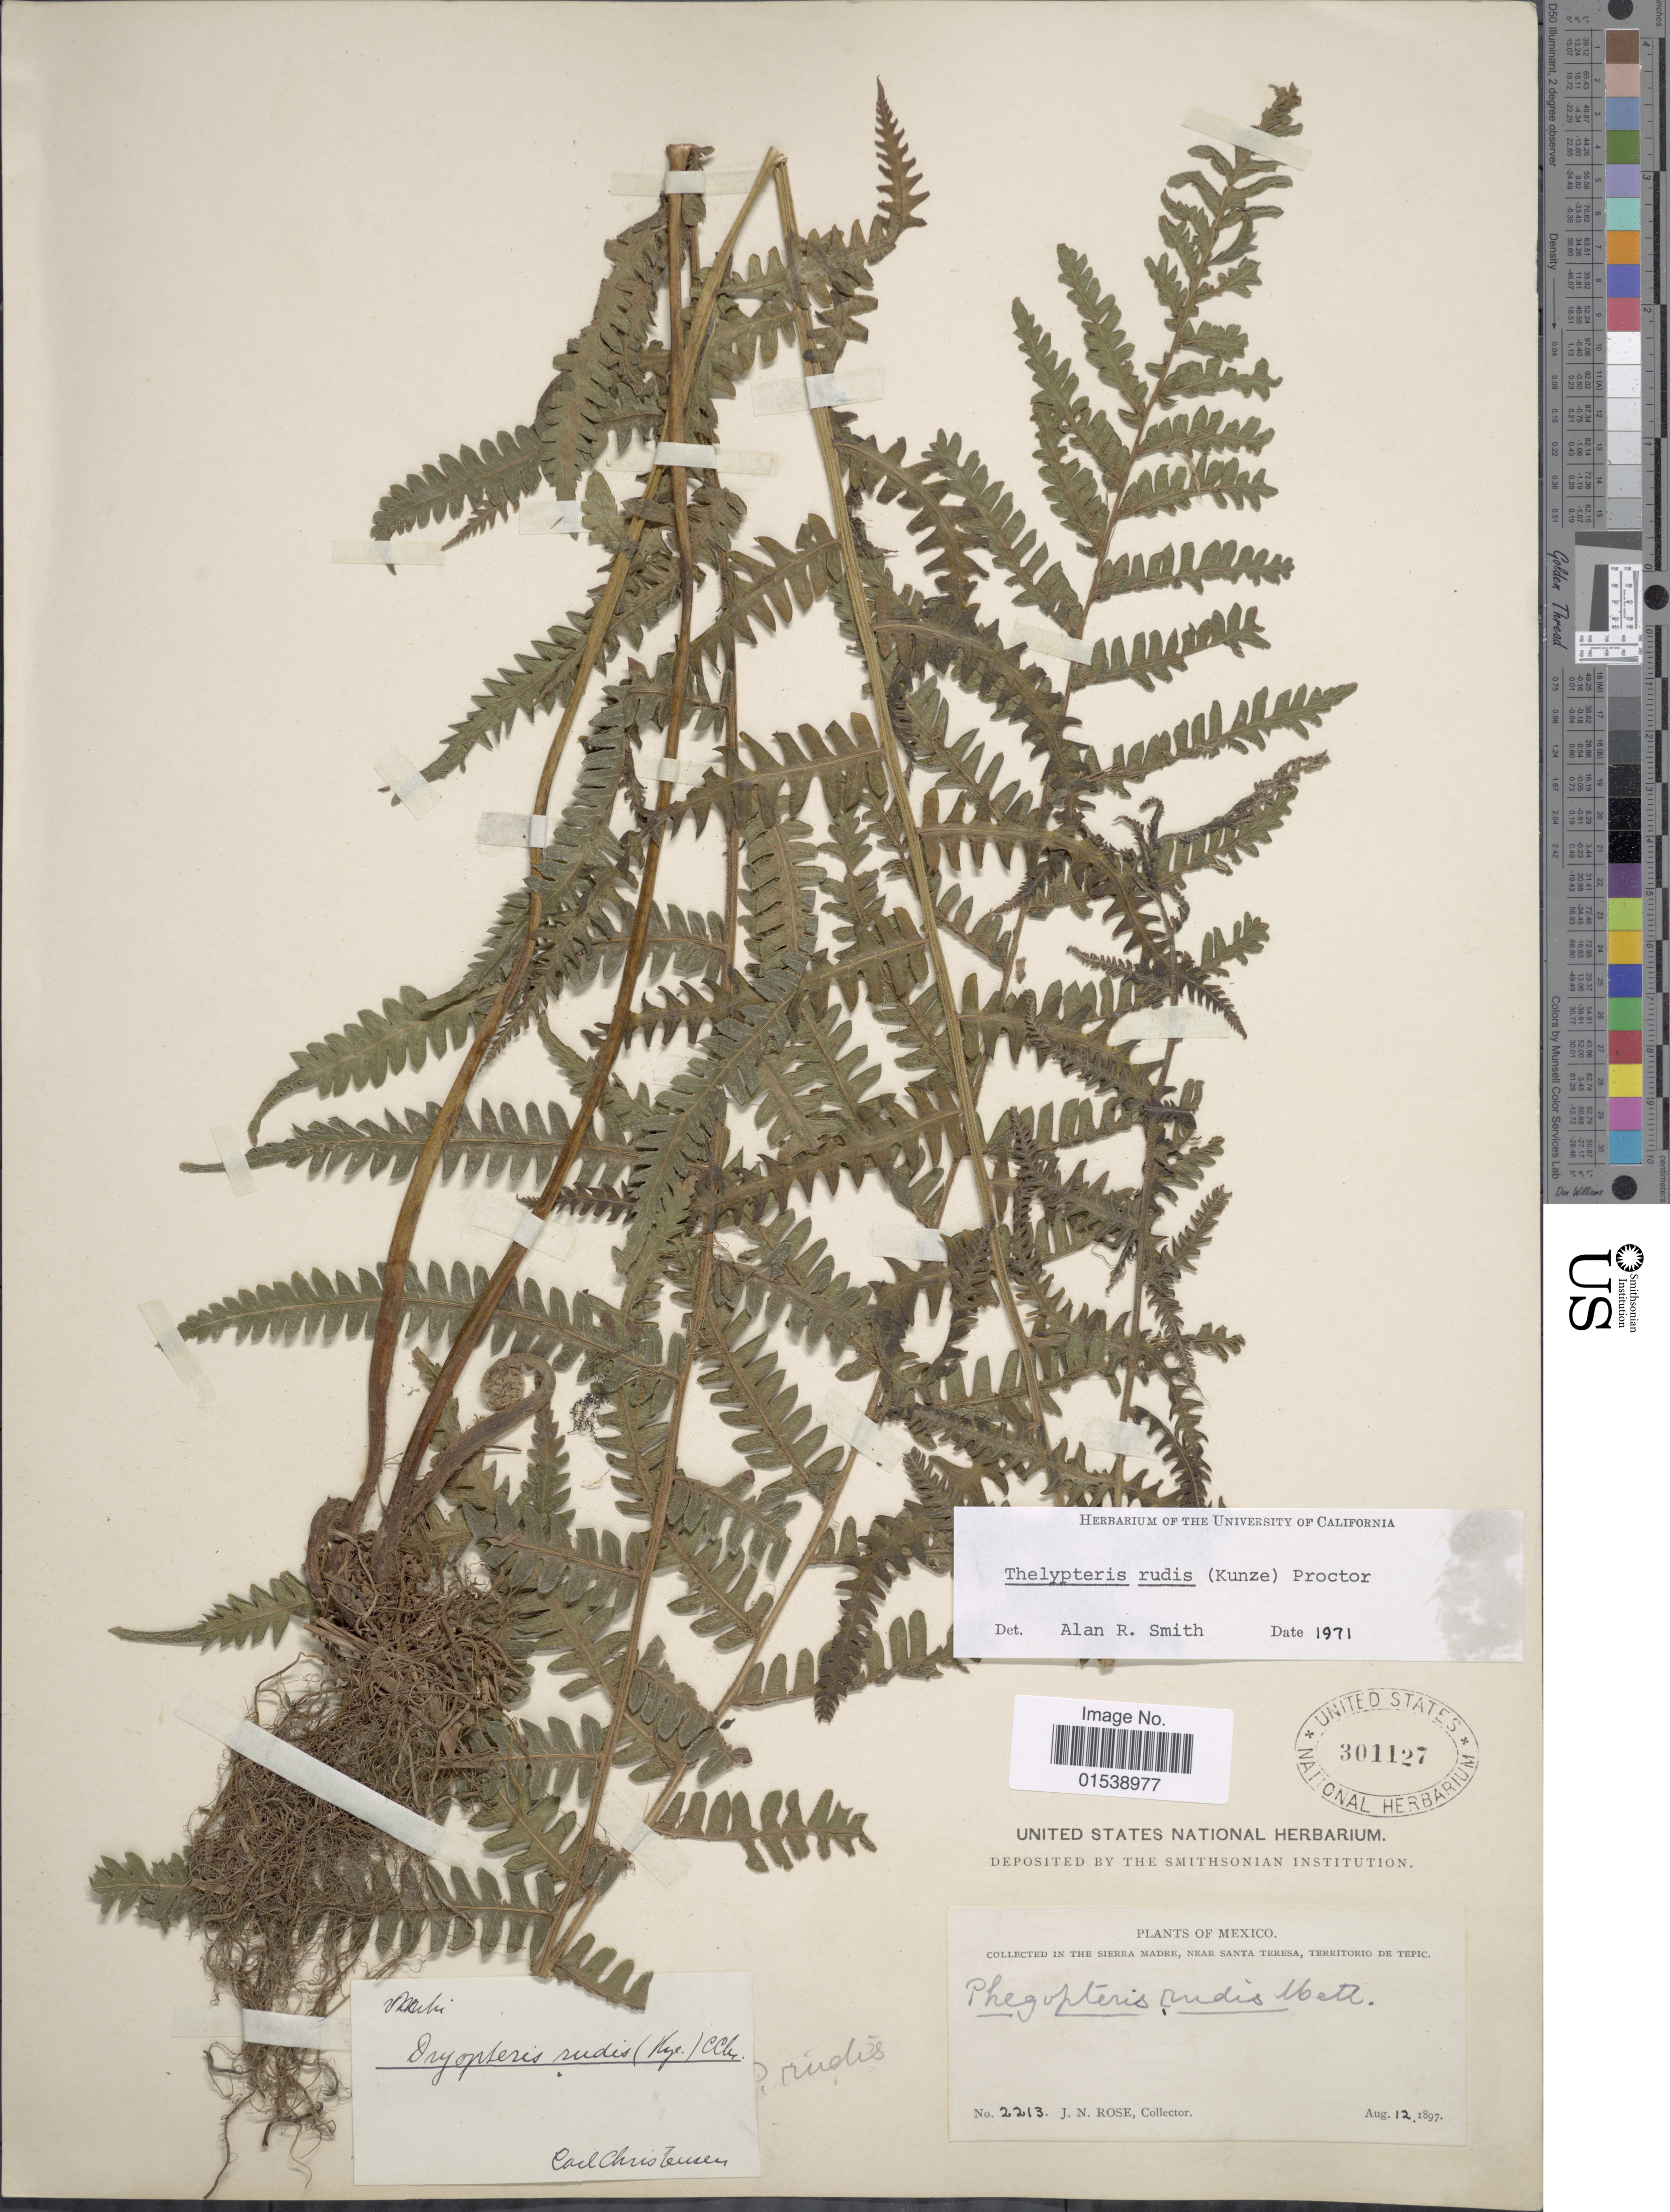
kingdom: Plantae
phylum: Tracheophyta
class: Polypodiopsida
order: Polypodiales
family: Thelypteridaceae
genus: Amauropelta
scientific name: Amauropelta rudis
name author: (Kunze) Pic. Serm.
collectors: J. N. Rose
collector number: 2213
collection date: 1897-08-12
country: Mexico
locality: Sierra Madre, near Santa Teresa, Territorio de Tepic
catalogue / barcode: US 301127